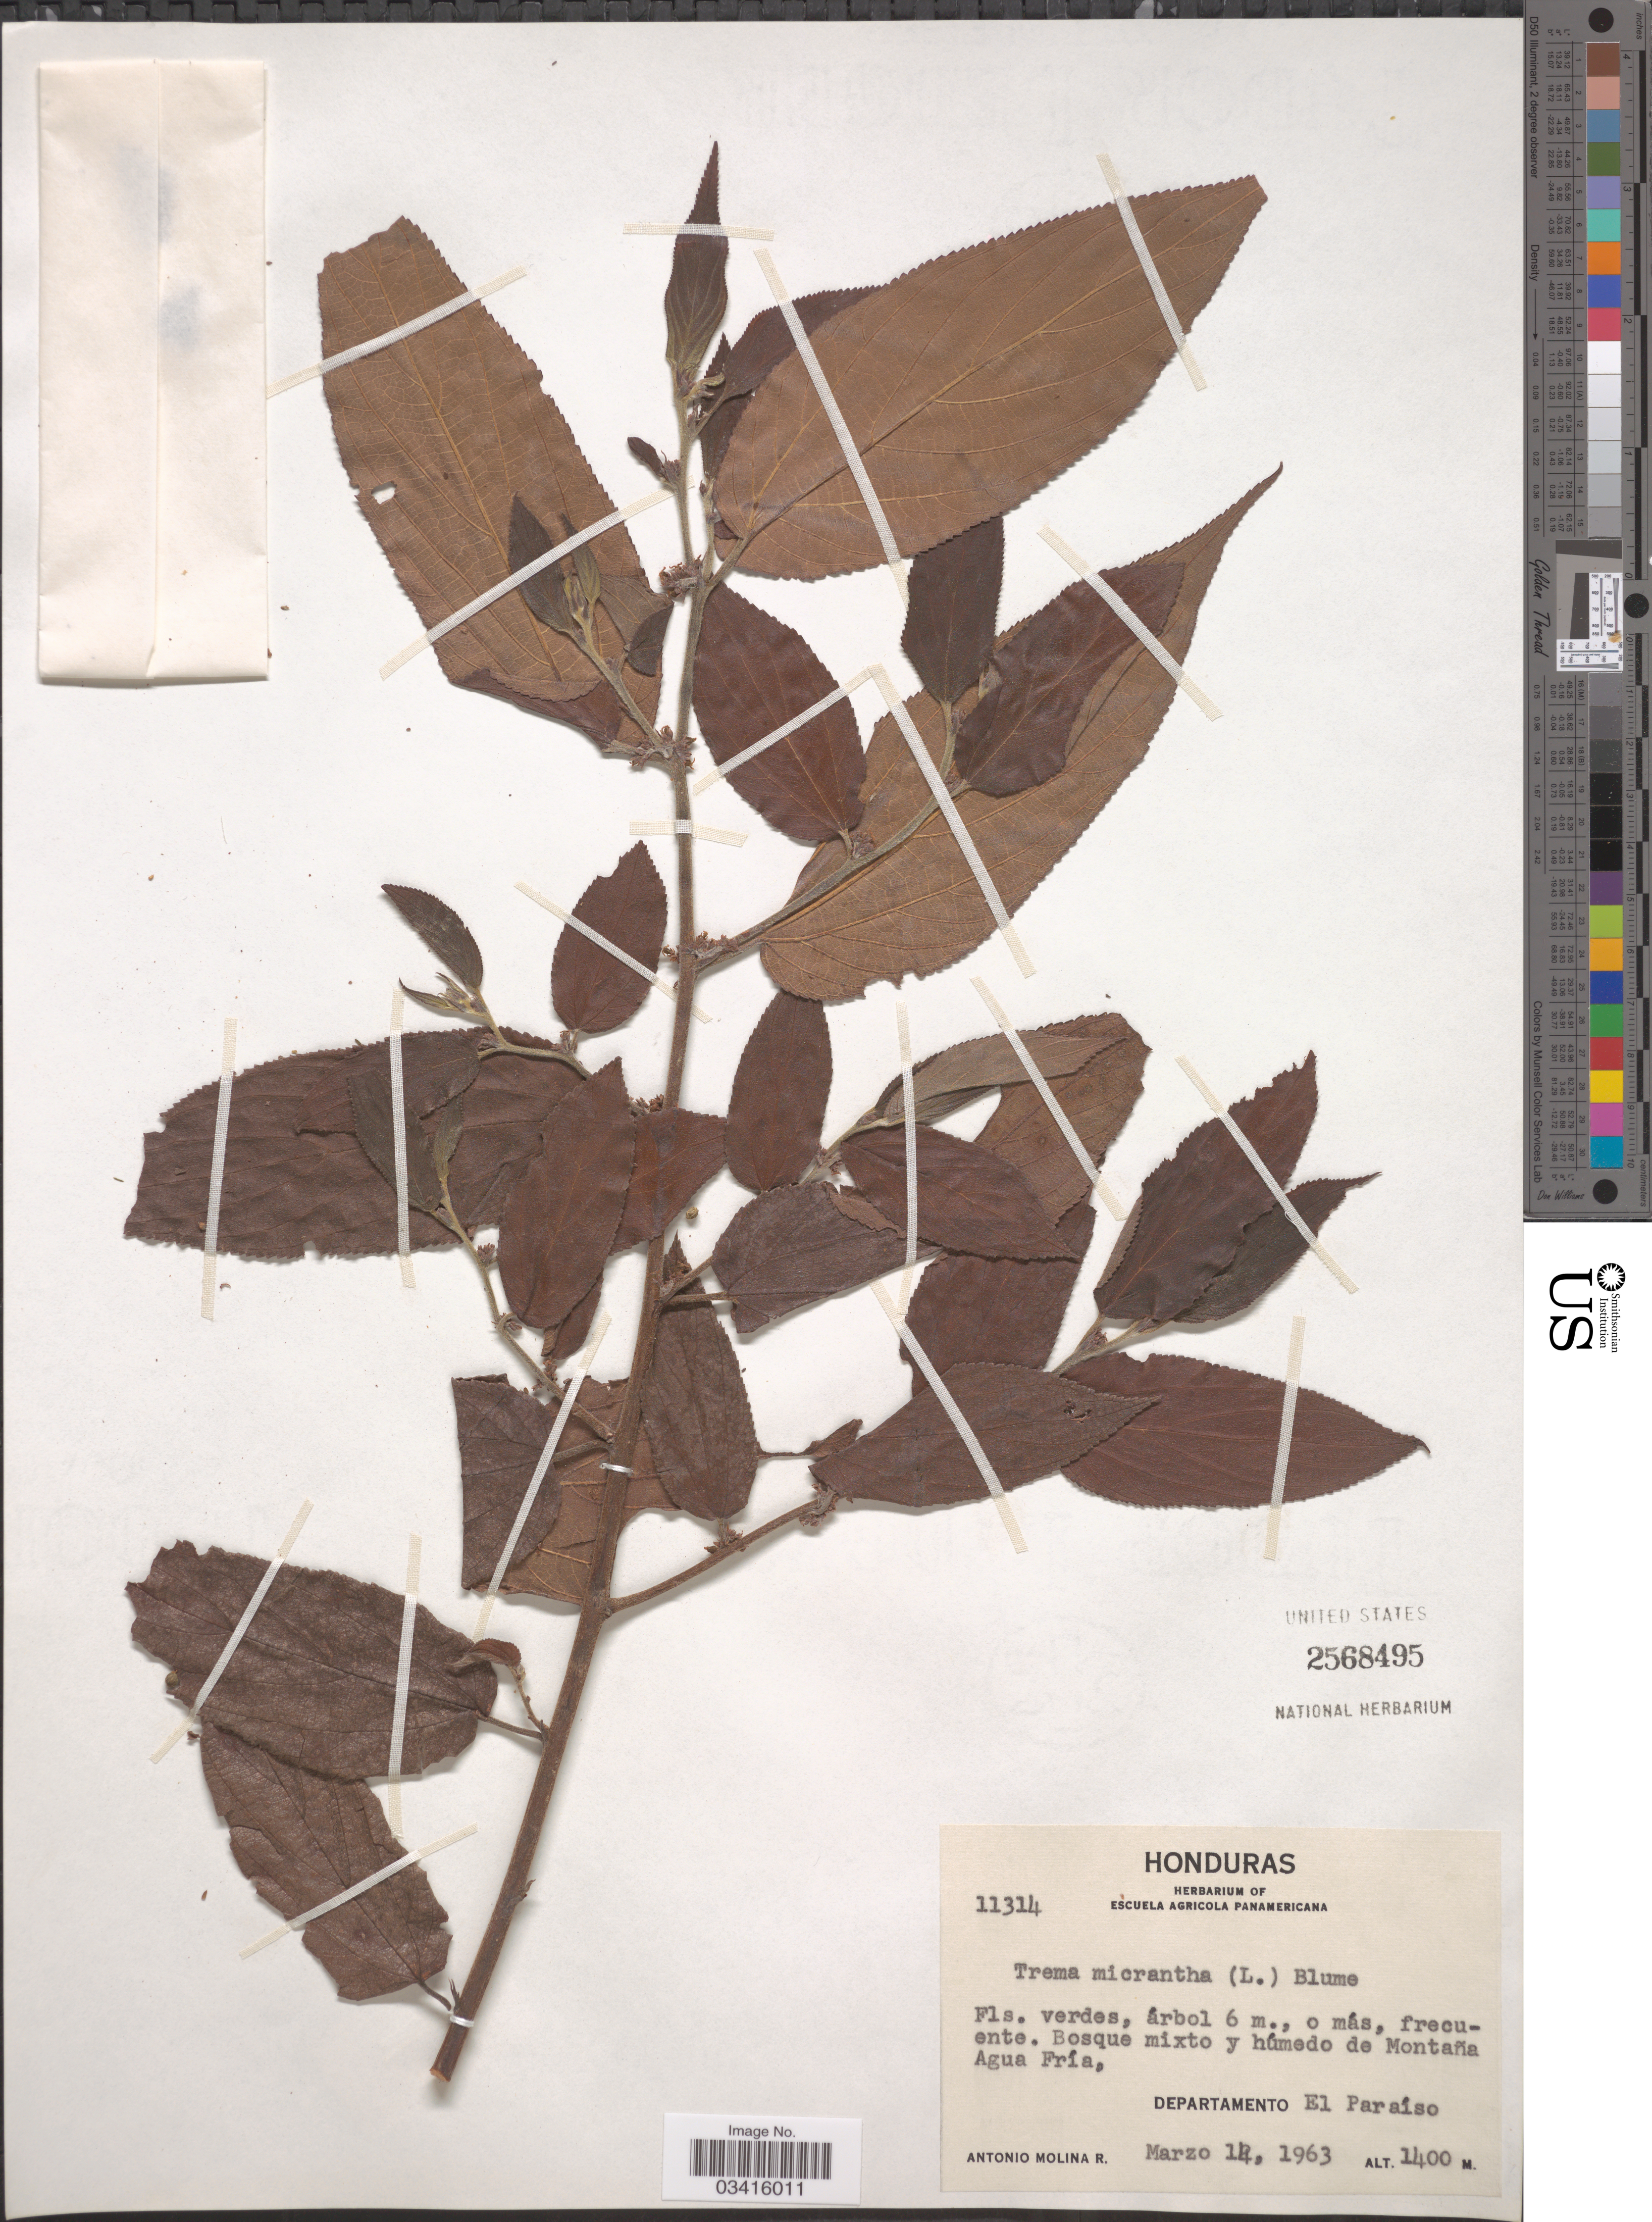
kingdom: Plantae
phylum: Tracheophyta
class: Magnoliopsida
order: Rosales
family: Cannabaceae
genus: Trema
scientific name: Trema micranthum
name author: (L.) Blume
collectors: A. Molina R.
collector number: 11314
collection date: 1963-03-14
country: Honduras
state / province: El Paraíso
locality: Bosque mixto y húmedo de Montaña Agua Fría, Departamento El Paraíso.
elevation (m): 1400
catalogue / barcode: US 2568495